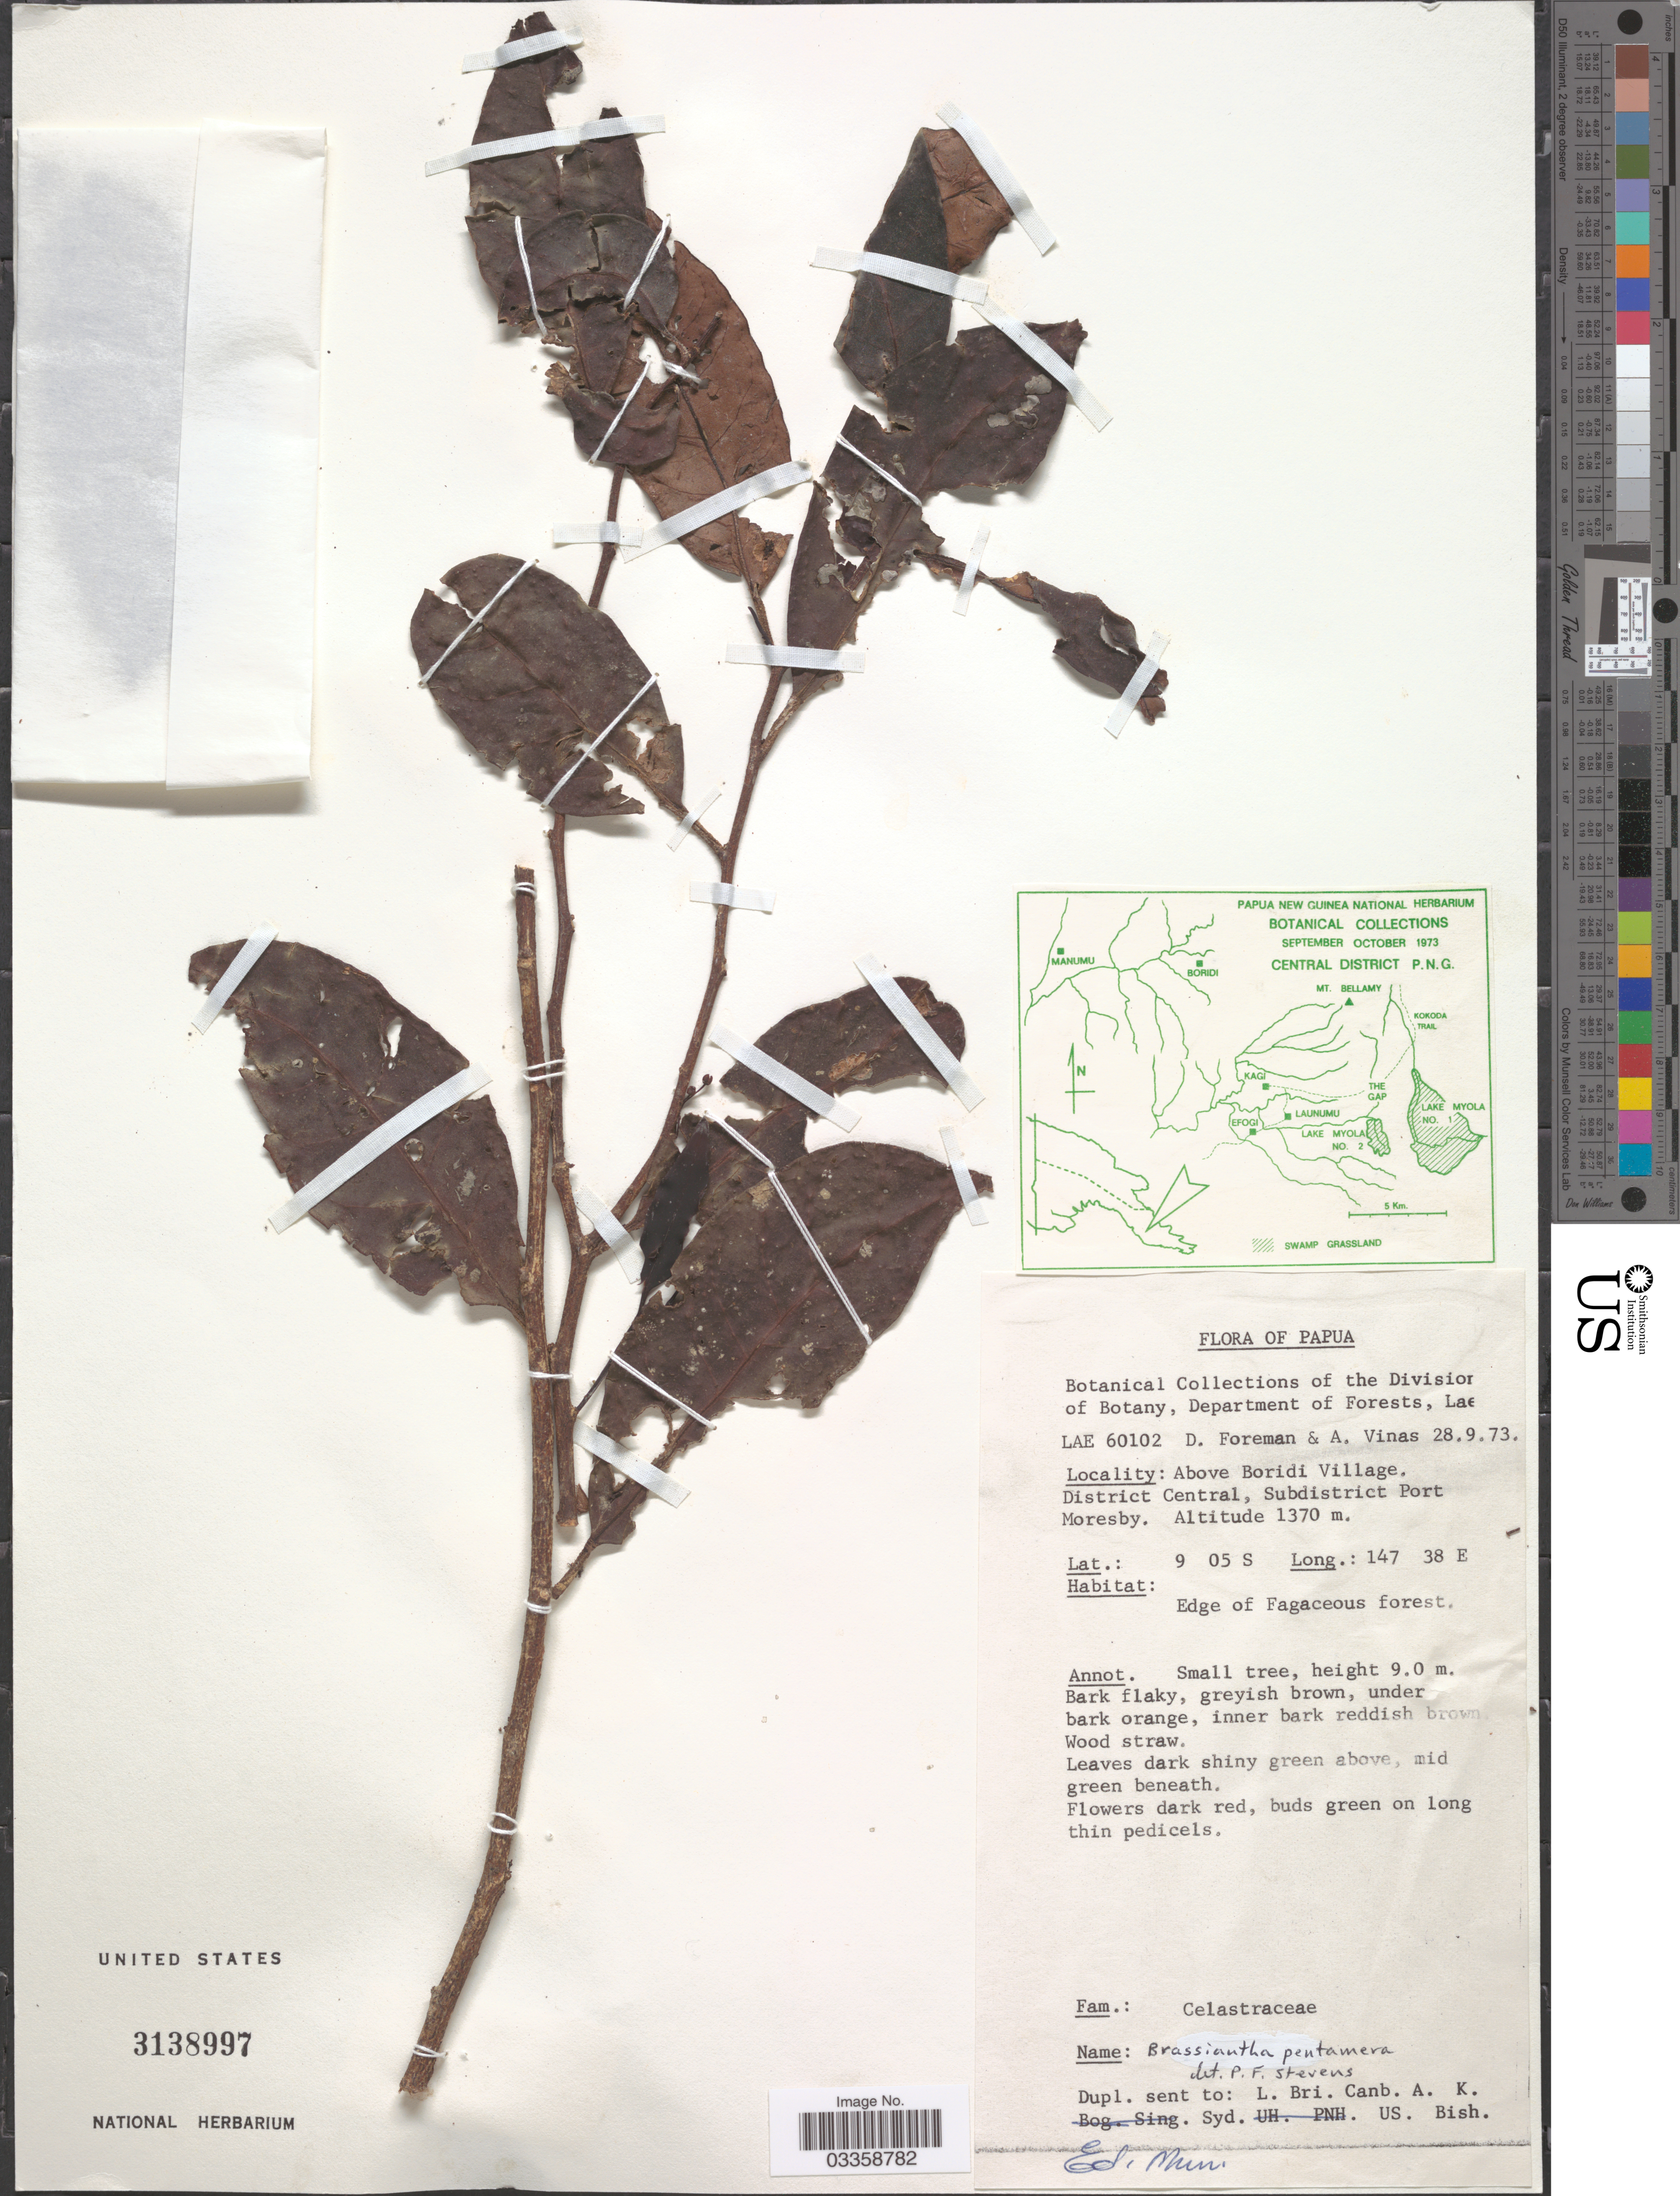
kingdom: Plantae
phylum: Tracheophyta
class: Magnoliopsida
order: Celastrales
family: Celastraceae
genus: Brassiantha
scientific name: Brassiantha pentamera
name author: A.C. Sm.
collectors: D. Foreman & A. Vinas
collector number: LAE60102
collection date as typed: Transcribed d/m/y: 28/9/73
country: Papua New Guinea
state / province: Central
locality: Papua, Above Boridi Village. District Central, Subdistrict Port Moresby.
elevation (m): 1370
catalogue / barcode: US 3138997